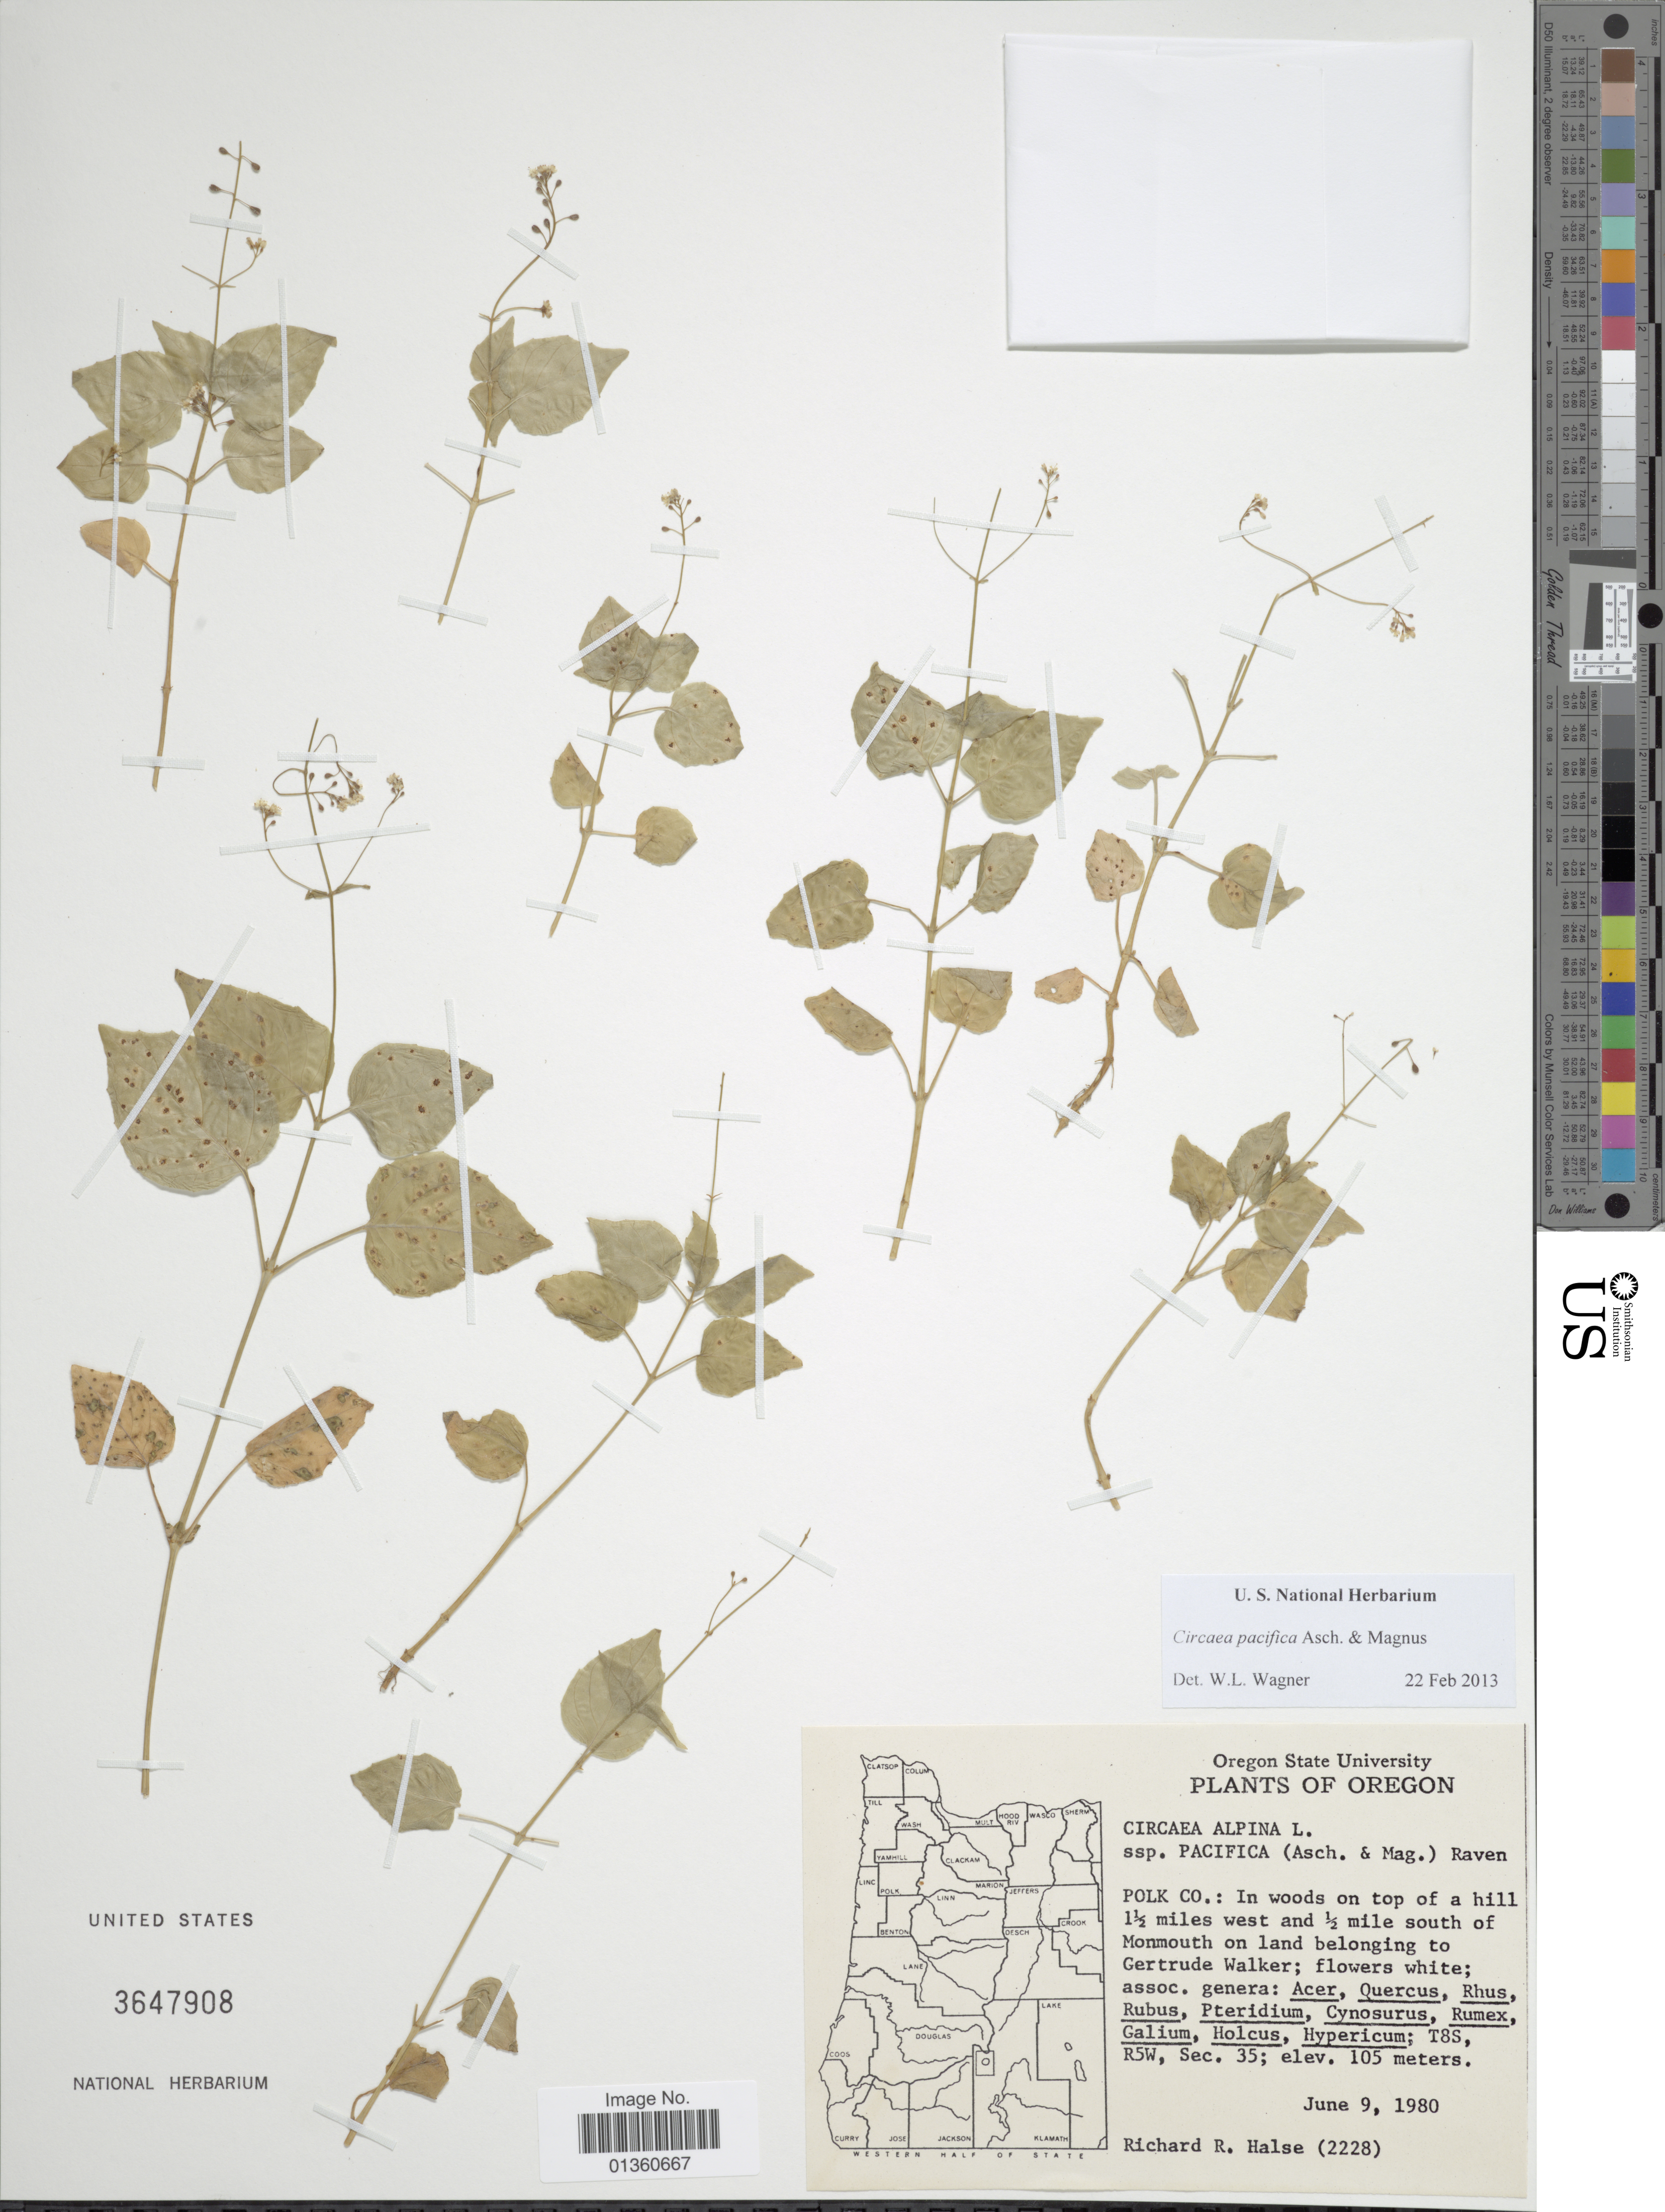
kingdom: Plantae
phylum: Tracheophyta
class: Magnoliopsida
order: Myrtales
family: Onagraceae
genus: Circaea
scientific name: Circaea pacifica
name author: Asch. & Magnus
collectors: R. Halse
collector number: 2228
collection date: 1980-06-09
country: United States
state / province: Oregon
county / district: Polk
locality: Polk Co.: In woods on top of a hill 1½ miles west and ½ mile south of Monmouth on land belonging to Gertrude Walker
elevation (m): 105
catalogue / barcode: US 3647908